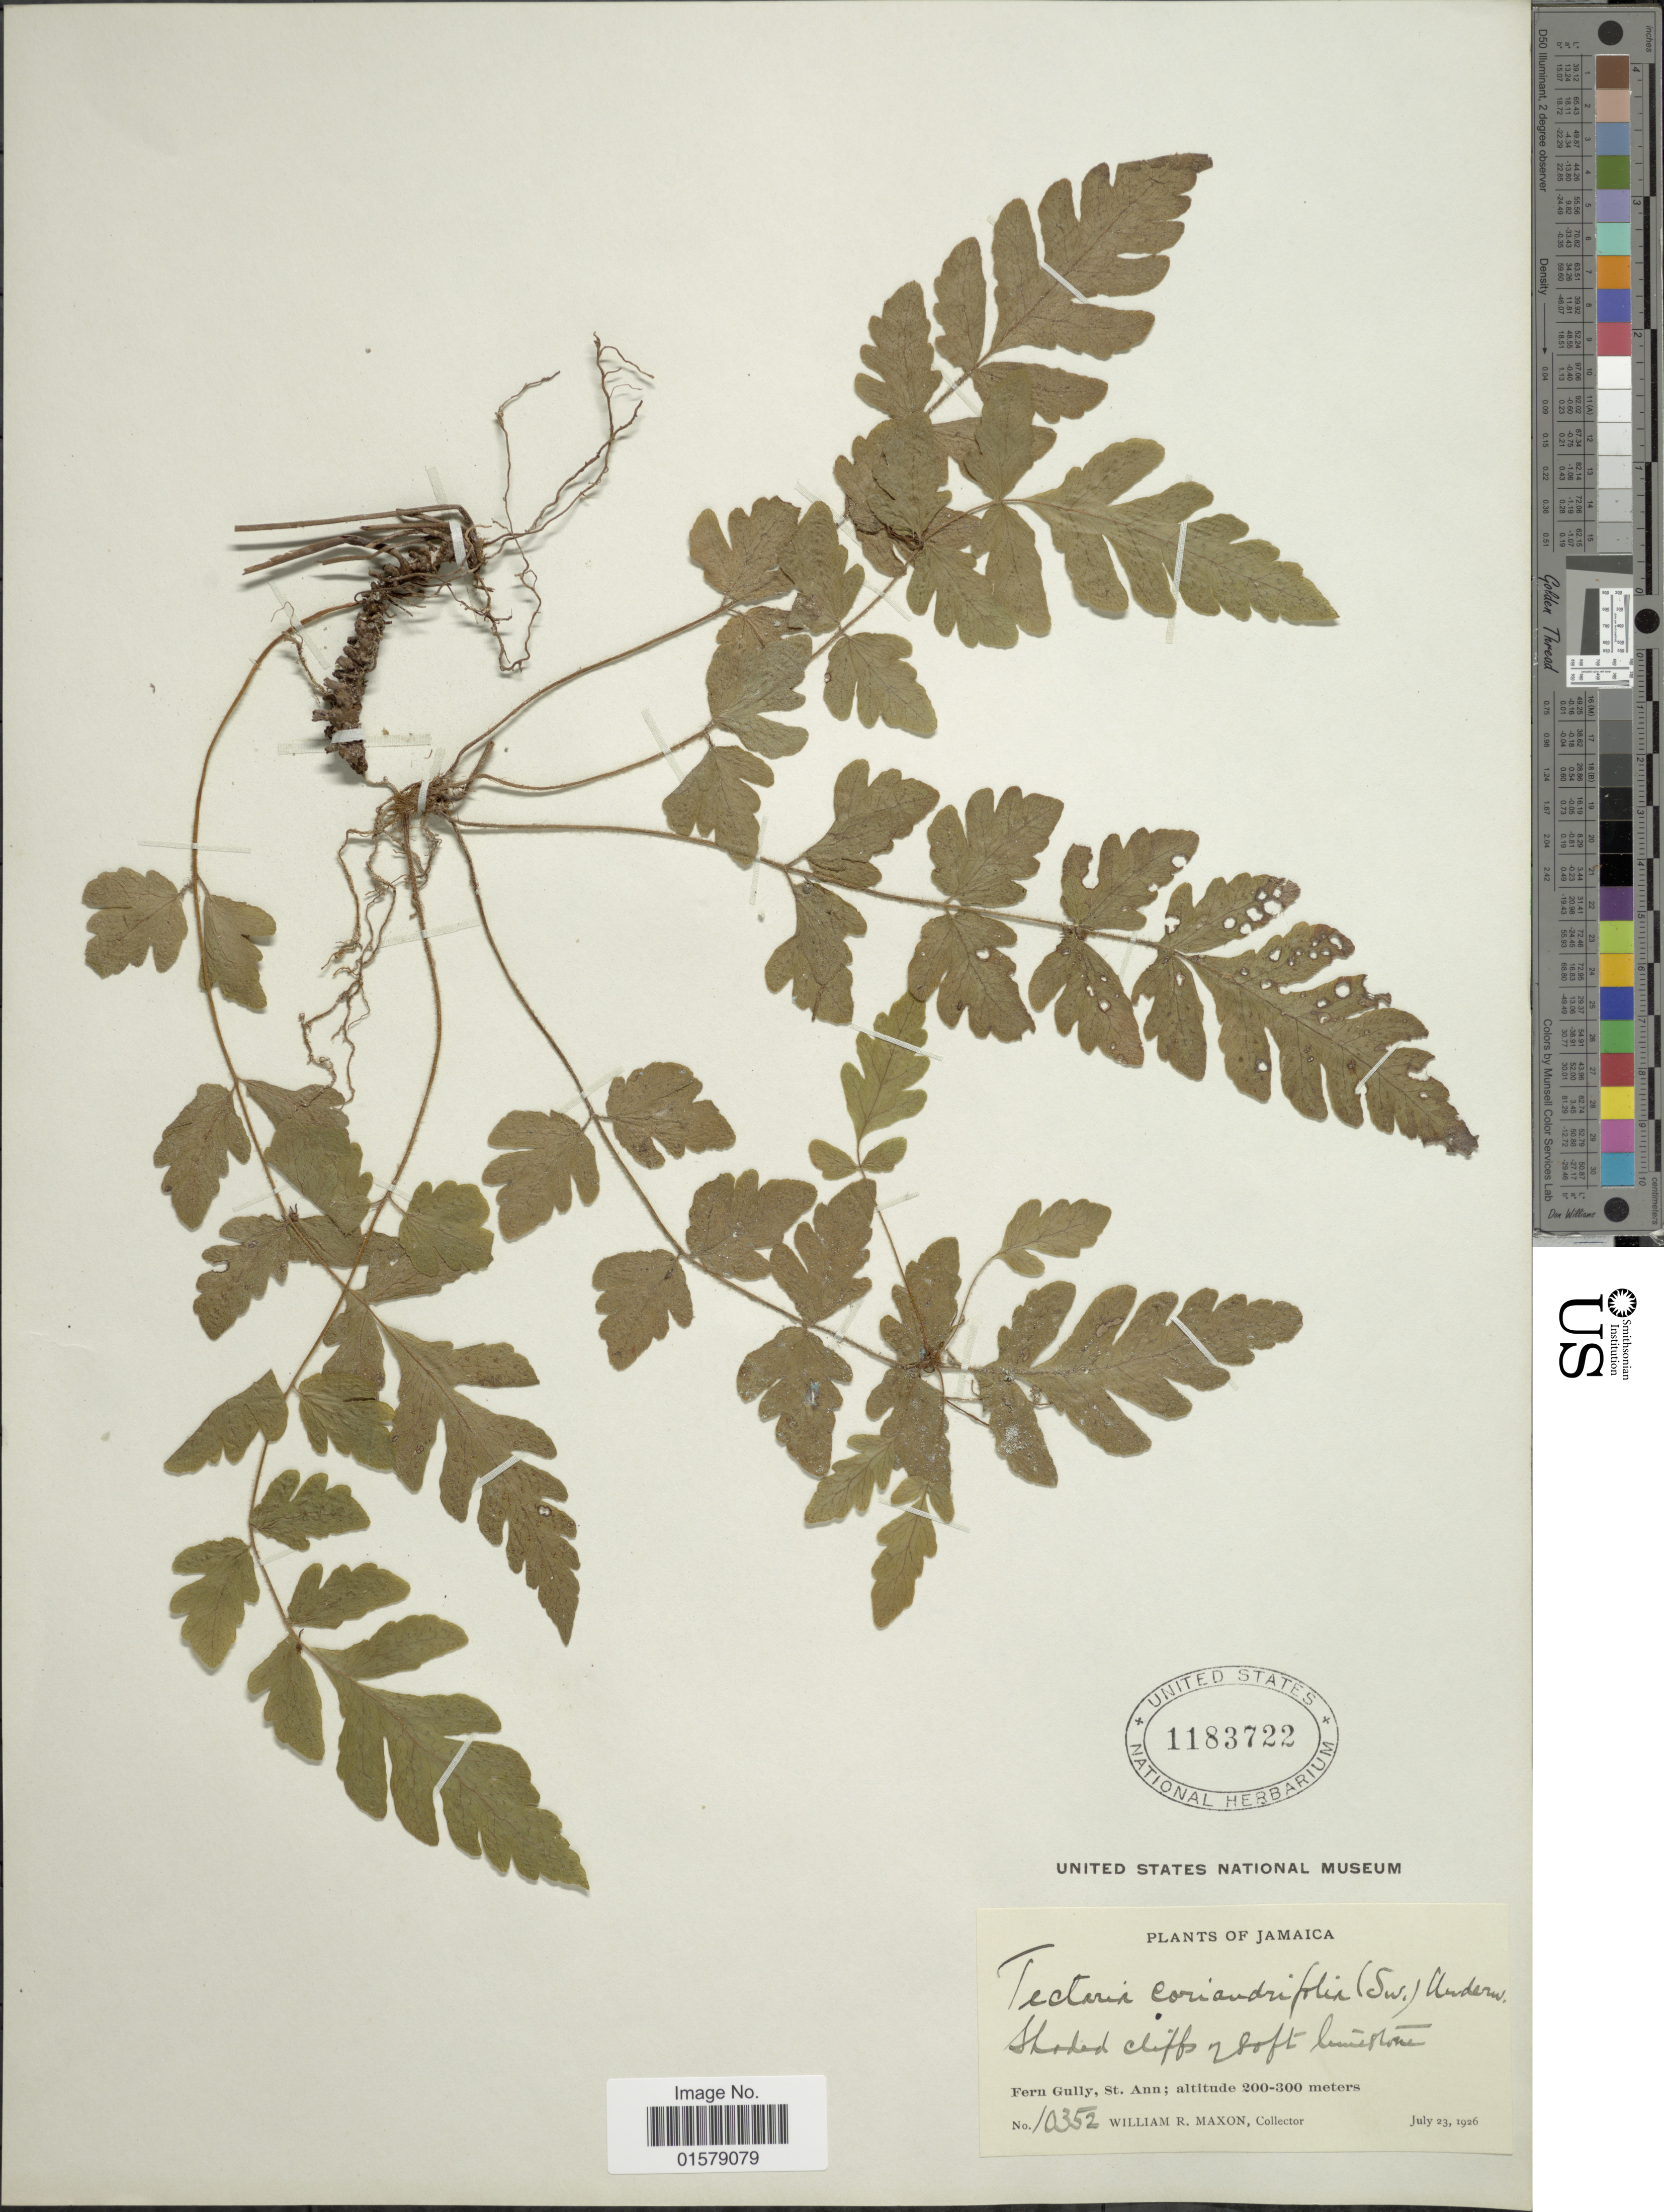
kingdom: Plantae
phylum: Tracheophyta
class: Polypodiopsida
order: Polypodiales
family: Tectariaceae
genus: Tectaria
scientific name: Tectaria coriandrifolia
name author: Underw.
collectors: W. R. Maxon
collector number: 10352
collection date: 1926-07-23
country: Jamaica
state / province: Saint Ann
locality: Fern Gully, St. Ann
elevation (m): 200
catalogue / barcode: US 1183722